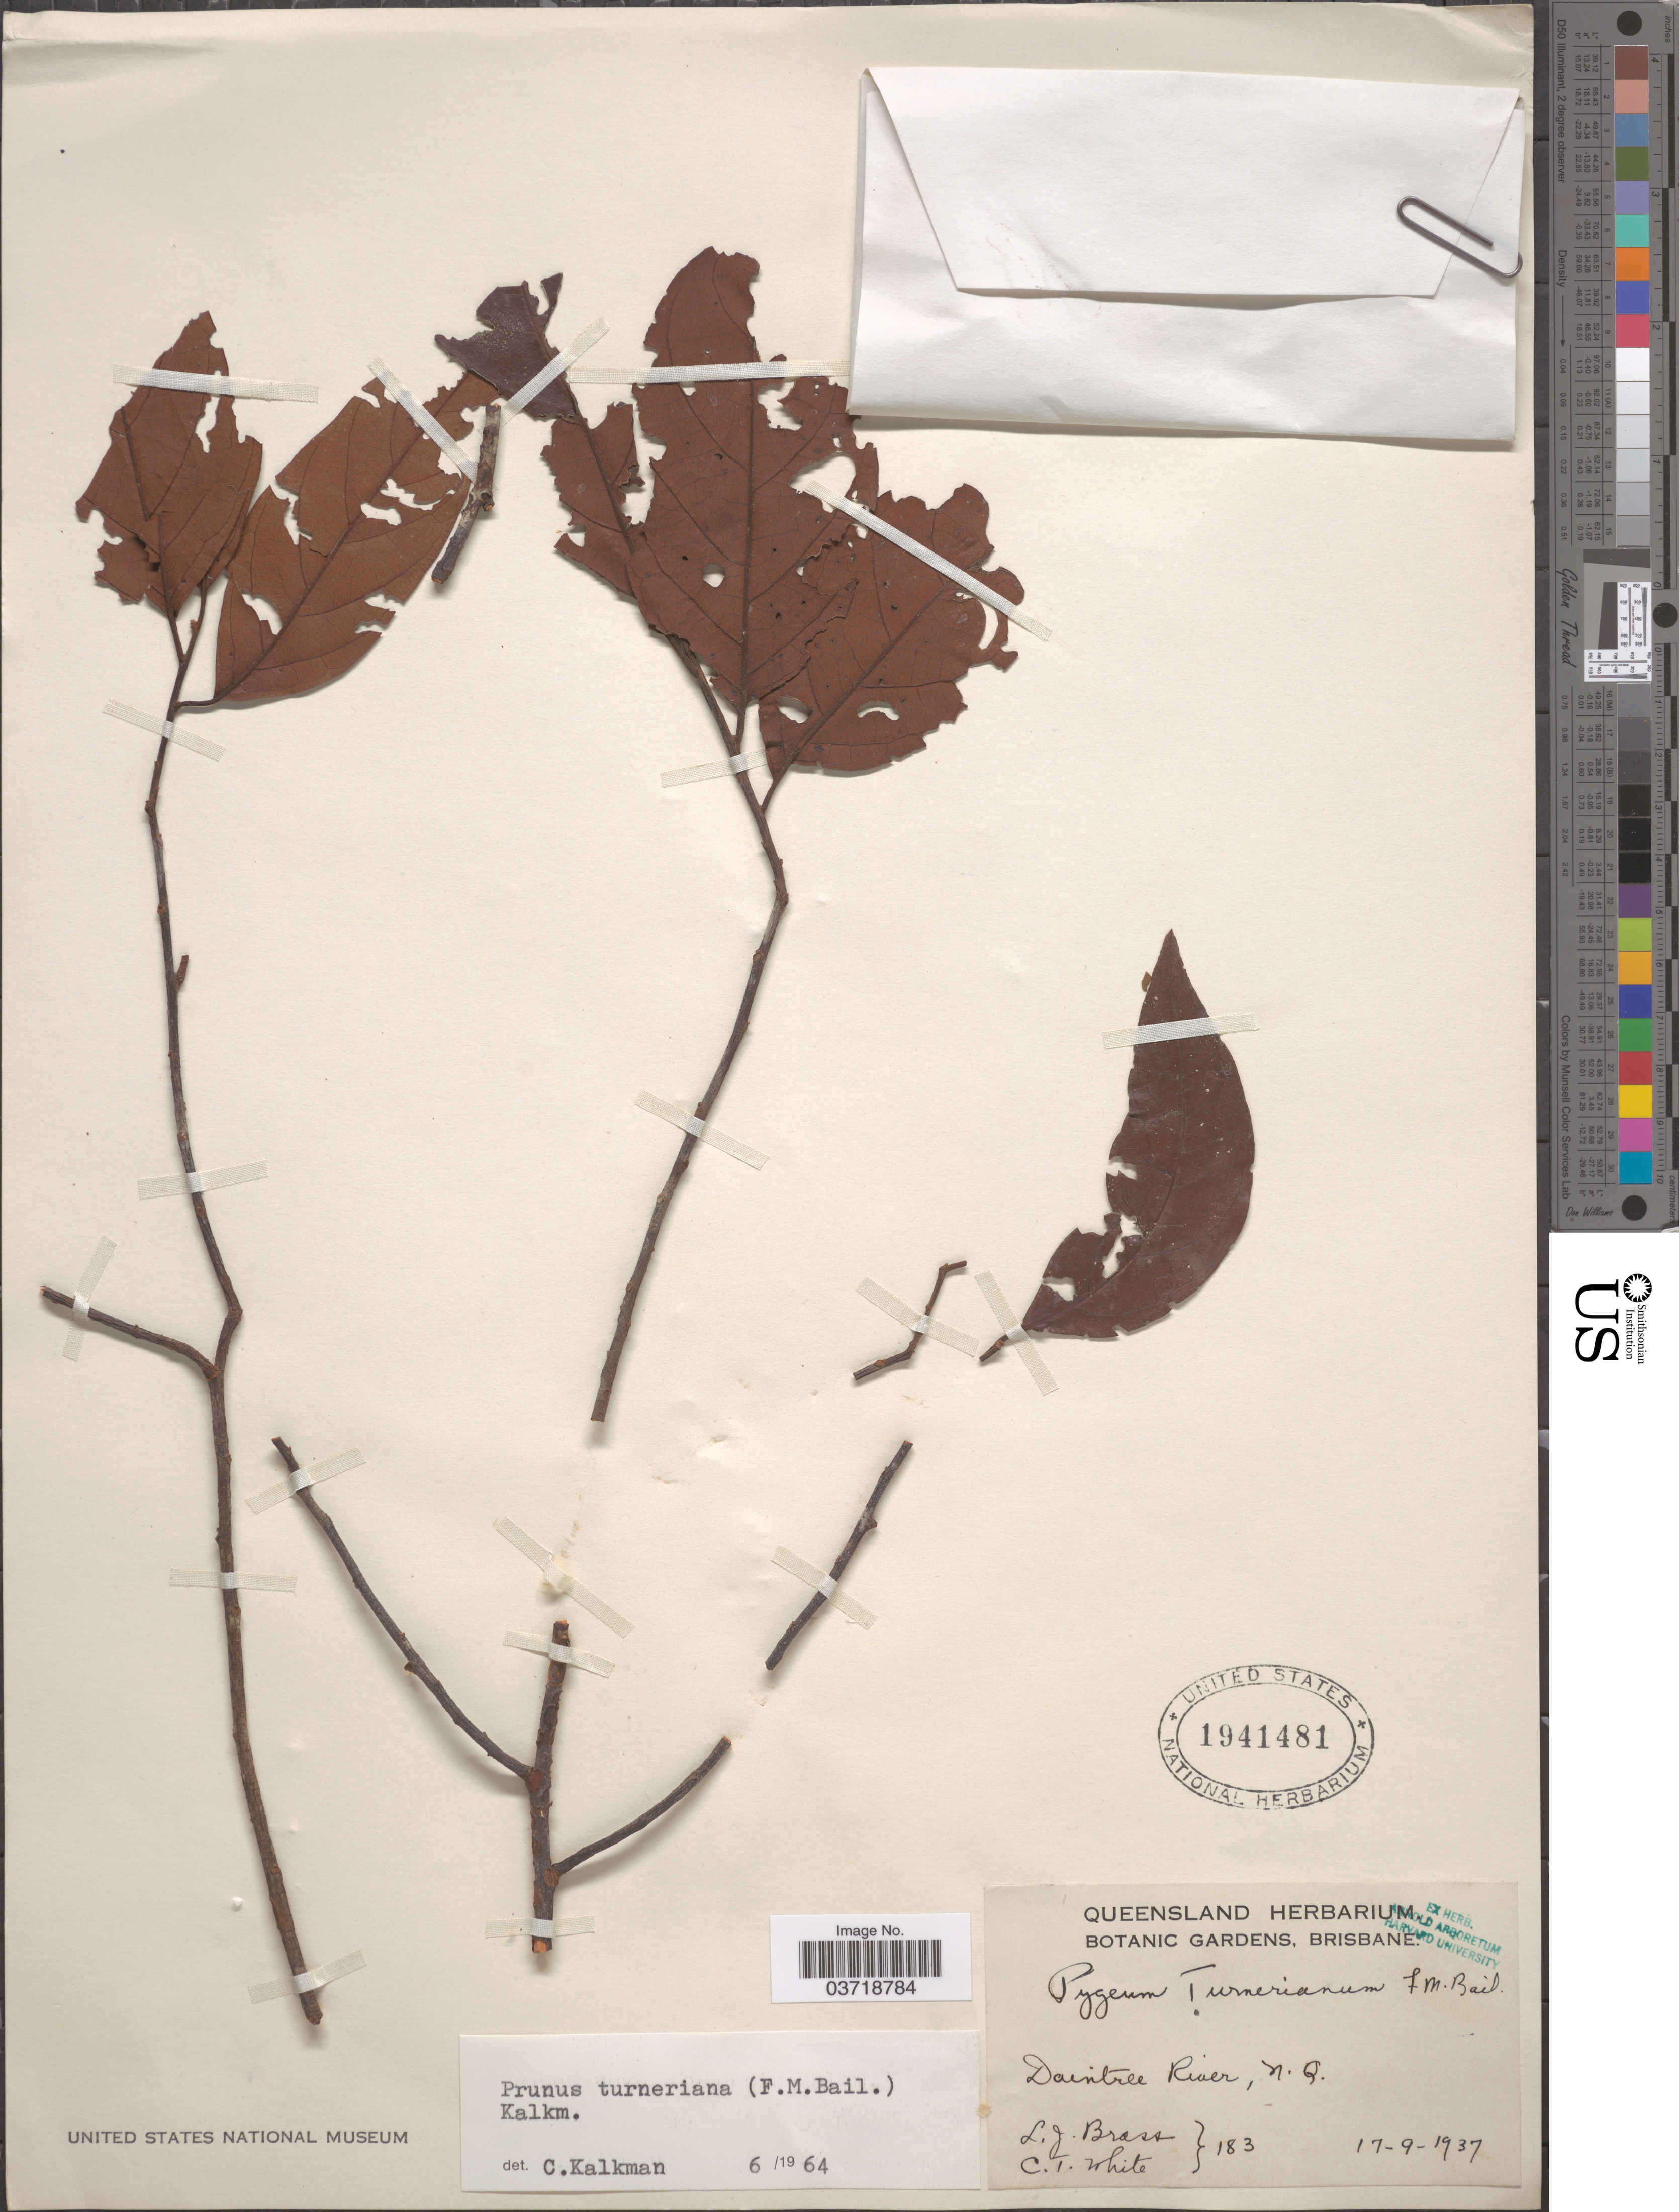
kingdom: Plantae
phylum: Tracheophyta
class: Magnoliopsida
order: Rosales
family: Rosaceae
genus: Prunus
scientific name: Prunus turneriana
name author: (F.M. Bailey) Kalkman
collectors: L. J. Brass & C. T. White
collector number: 183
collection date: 1937-09-17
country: Australia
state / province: Queensland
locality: Daintree River, N. Q.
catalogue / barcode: US 1941481